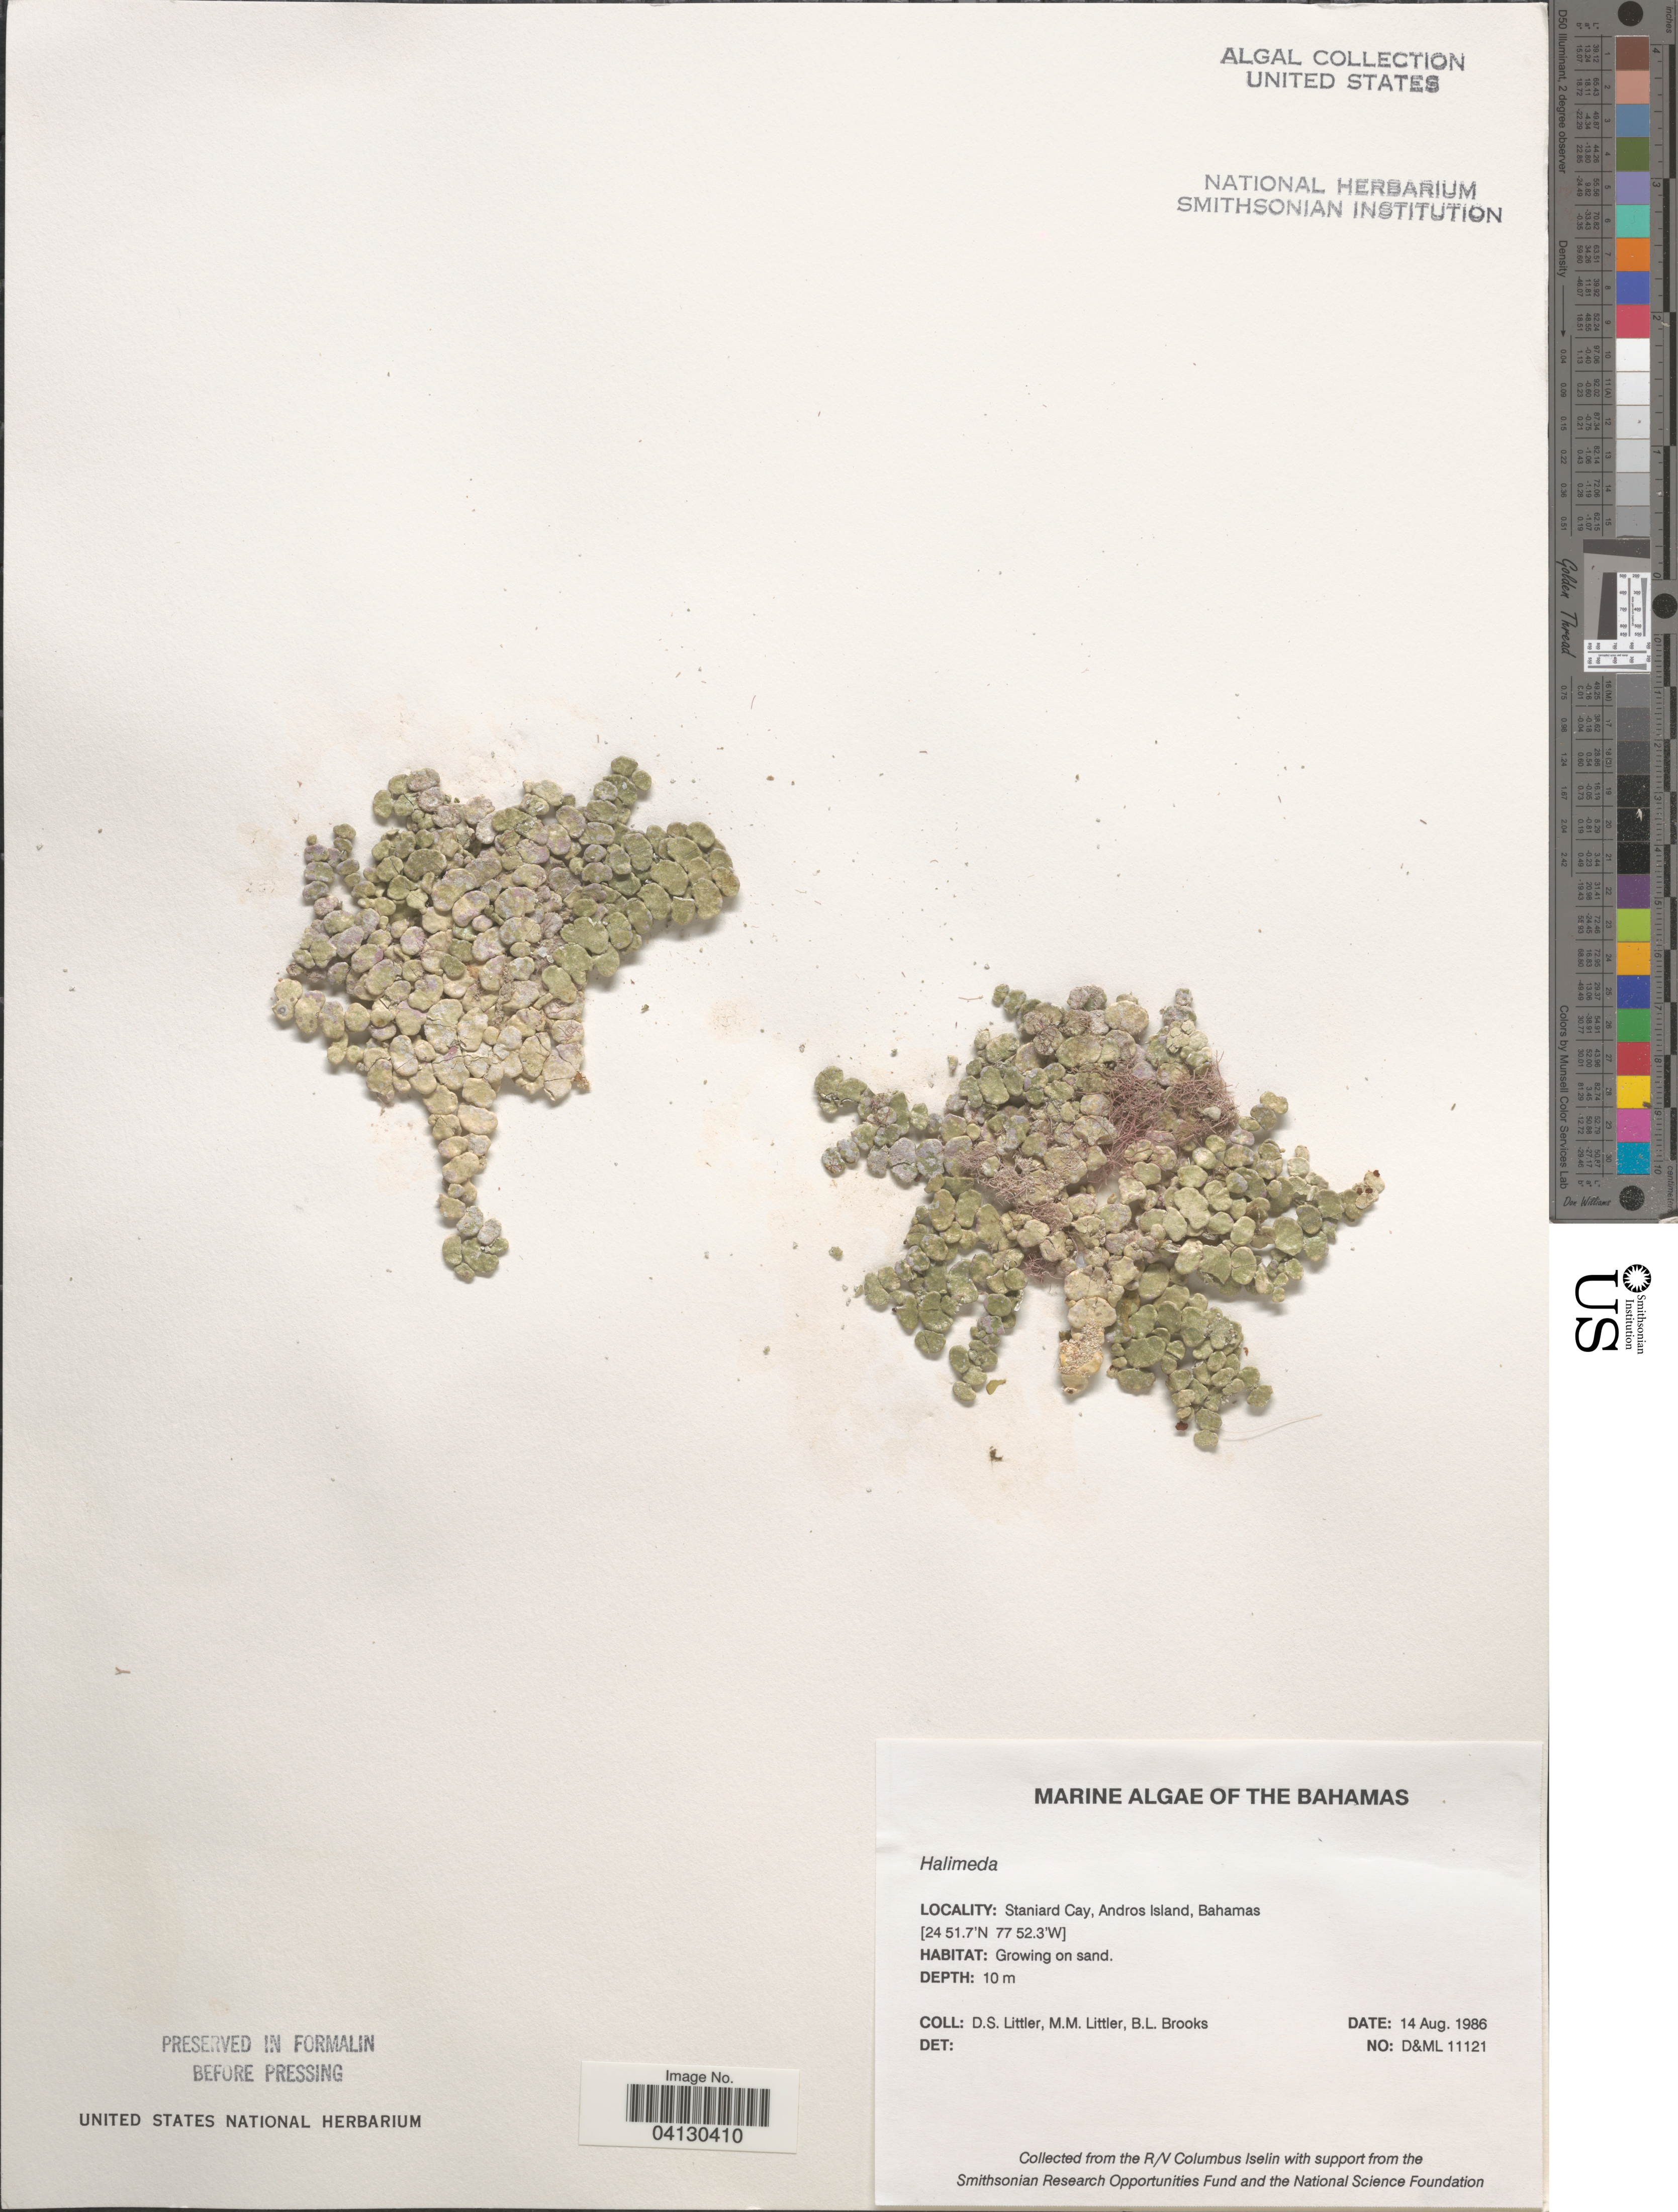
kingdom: Plantae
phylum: Chlorophyta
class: Ulvophyceae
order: Bryopsidales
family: Halimedaceae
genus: Halimeda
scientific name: Halimeda sp.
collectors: D. S. Littler & B. Brooks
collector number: D&ML11121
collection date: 1986-08-14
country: Bahamas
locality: Staniard Cay, Andros Island.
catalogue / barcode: US 328986